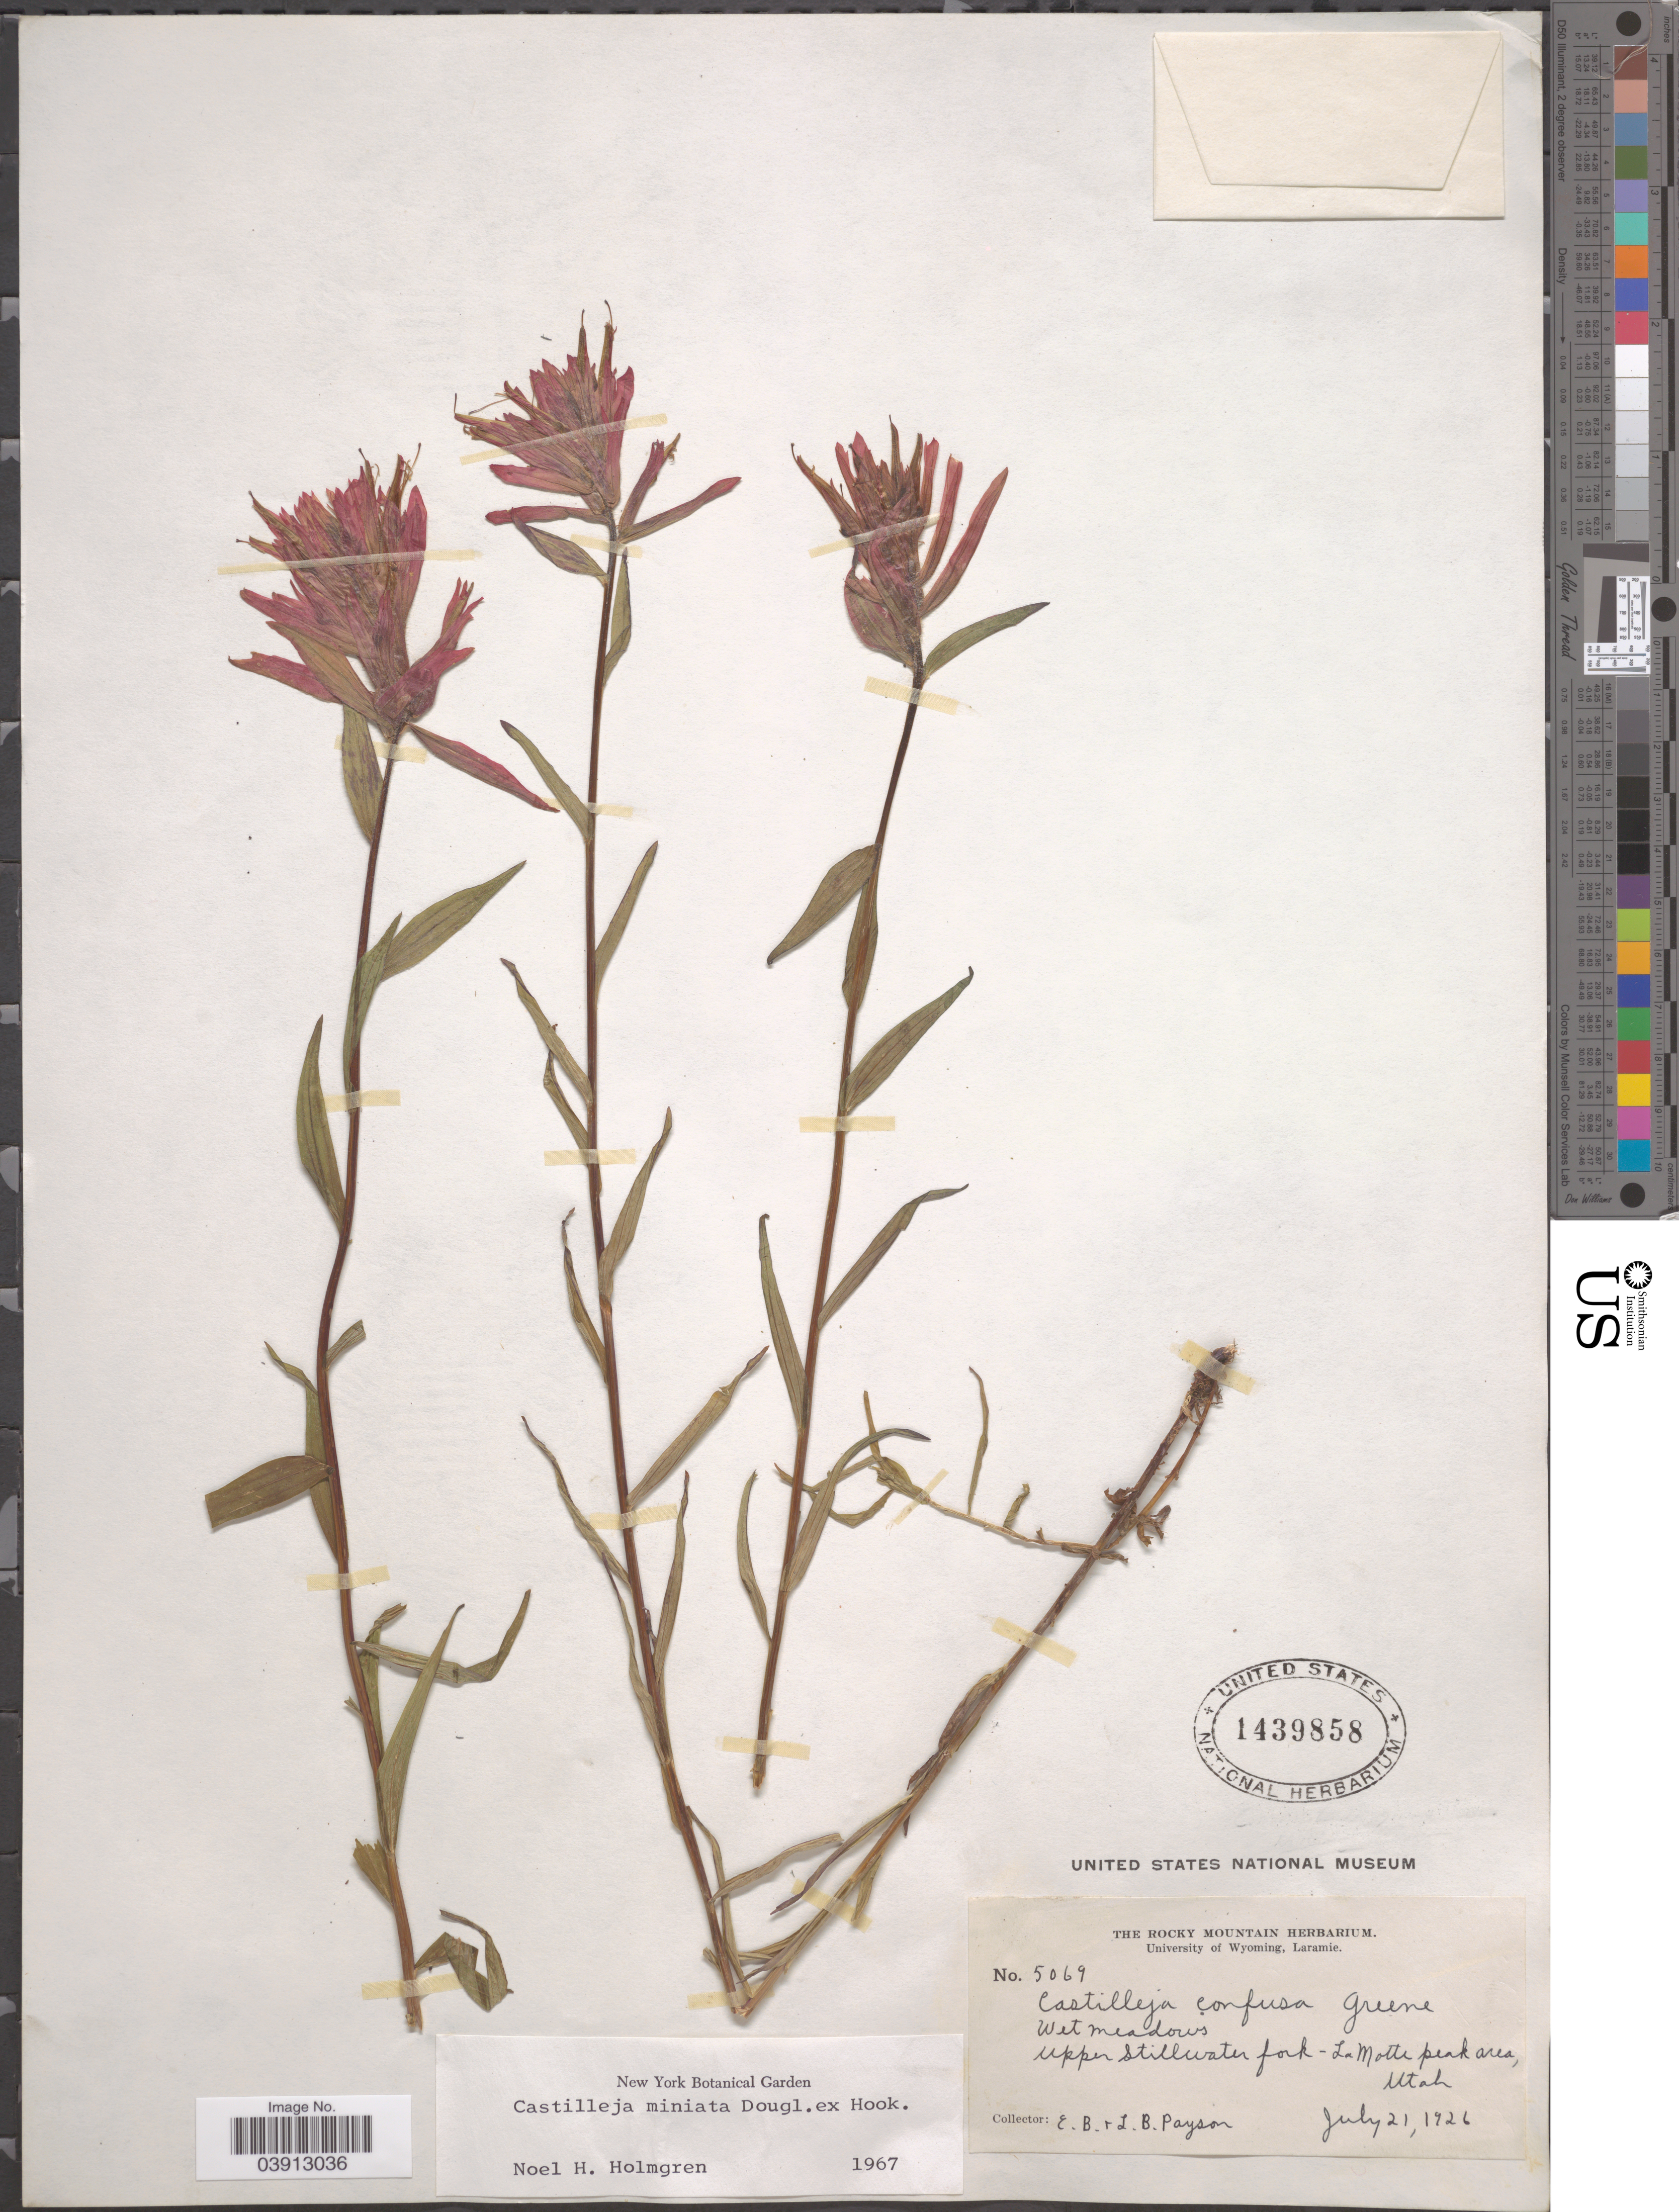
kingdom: Plantae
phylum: Tracheophyta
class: Magnoliopsida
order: Lamiales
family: Orobanchaceae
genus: Castilleja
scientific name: Castilleja miniata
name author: Douglas ex Hook.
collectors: E. B. Payson & L. Payson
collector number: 5069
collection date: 1926-07-21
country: United States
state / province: Utah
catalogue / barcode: US 1439858